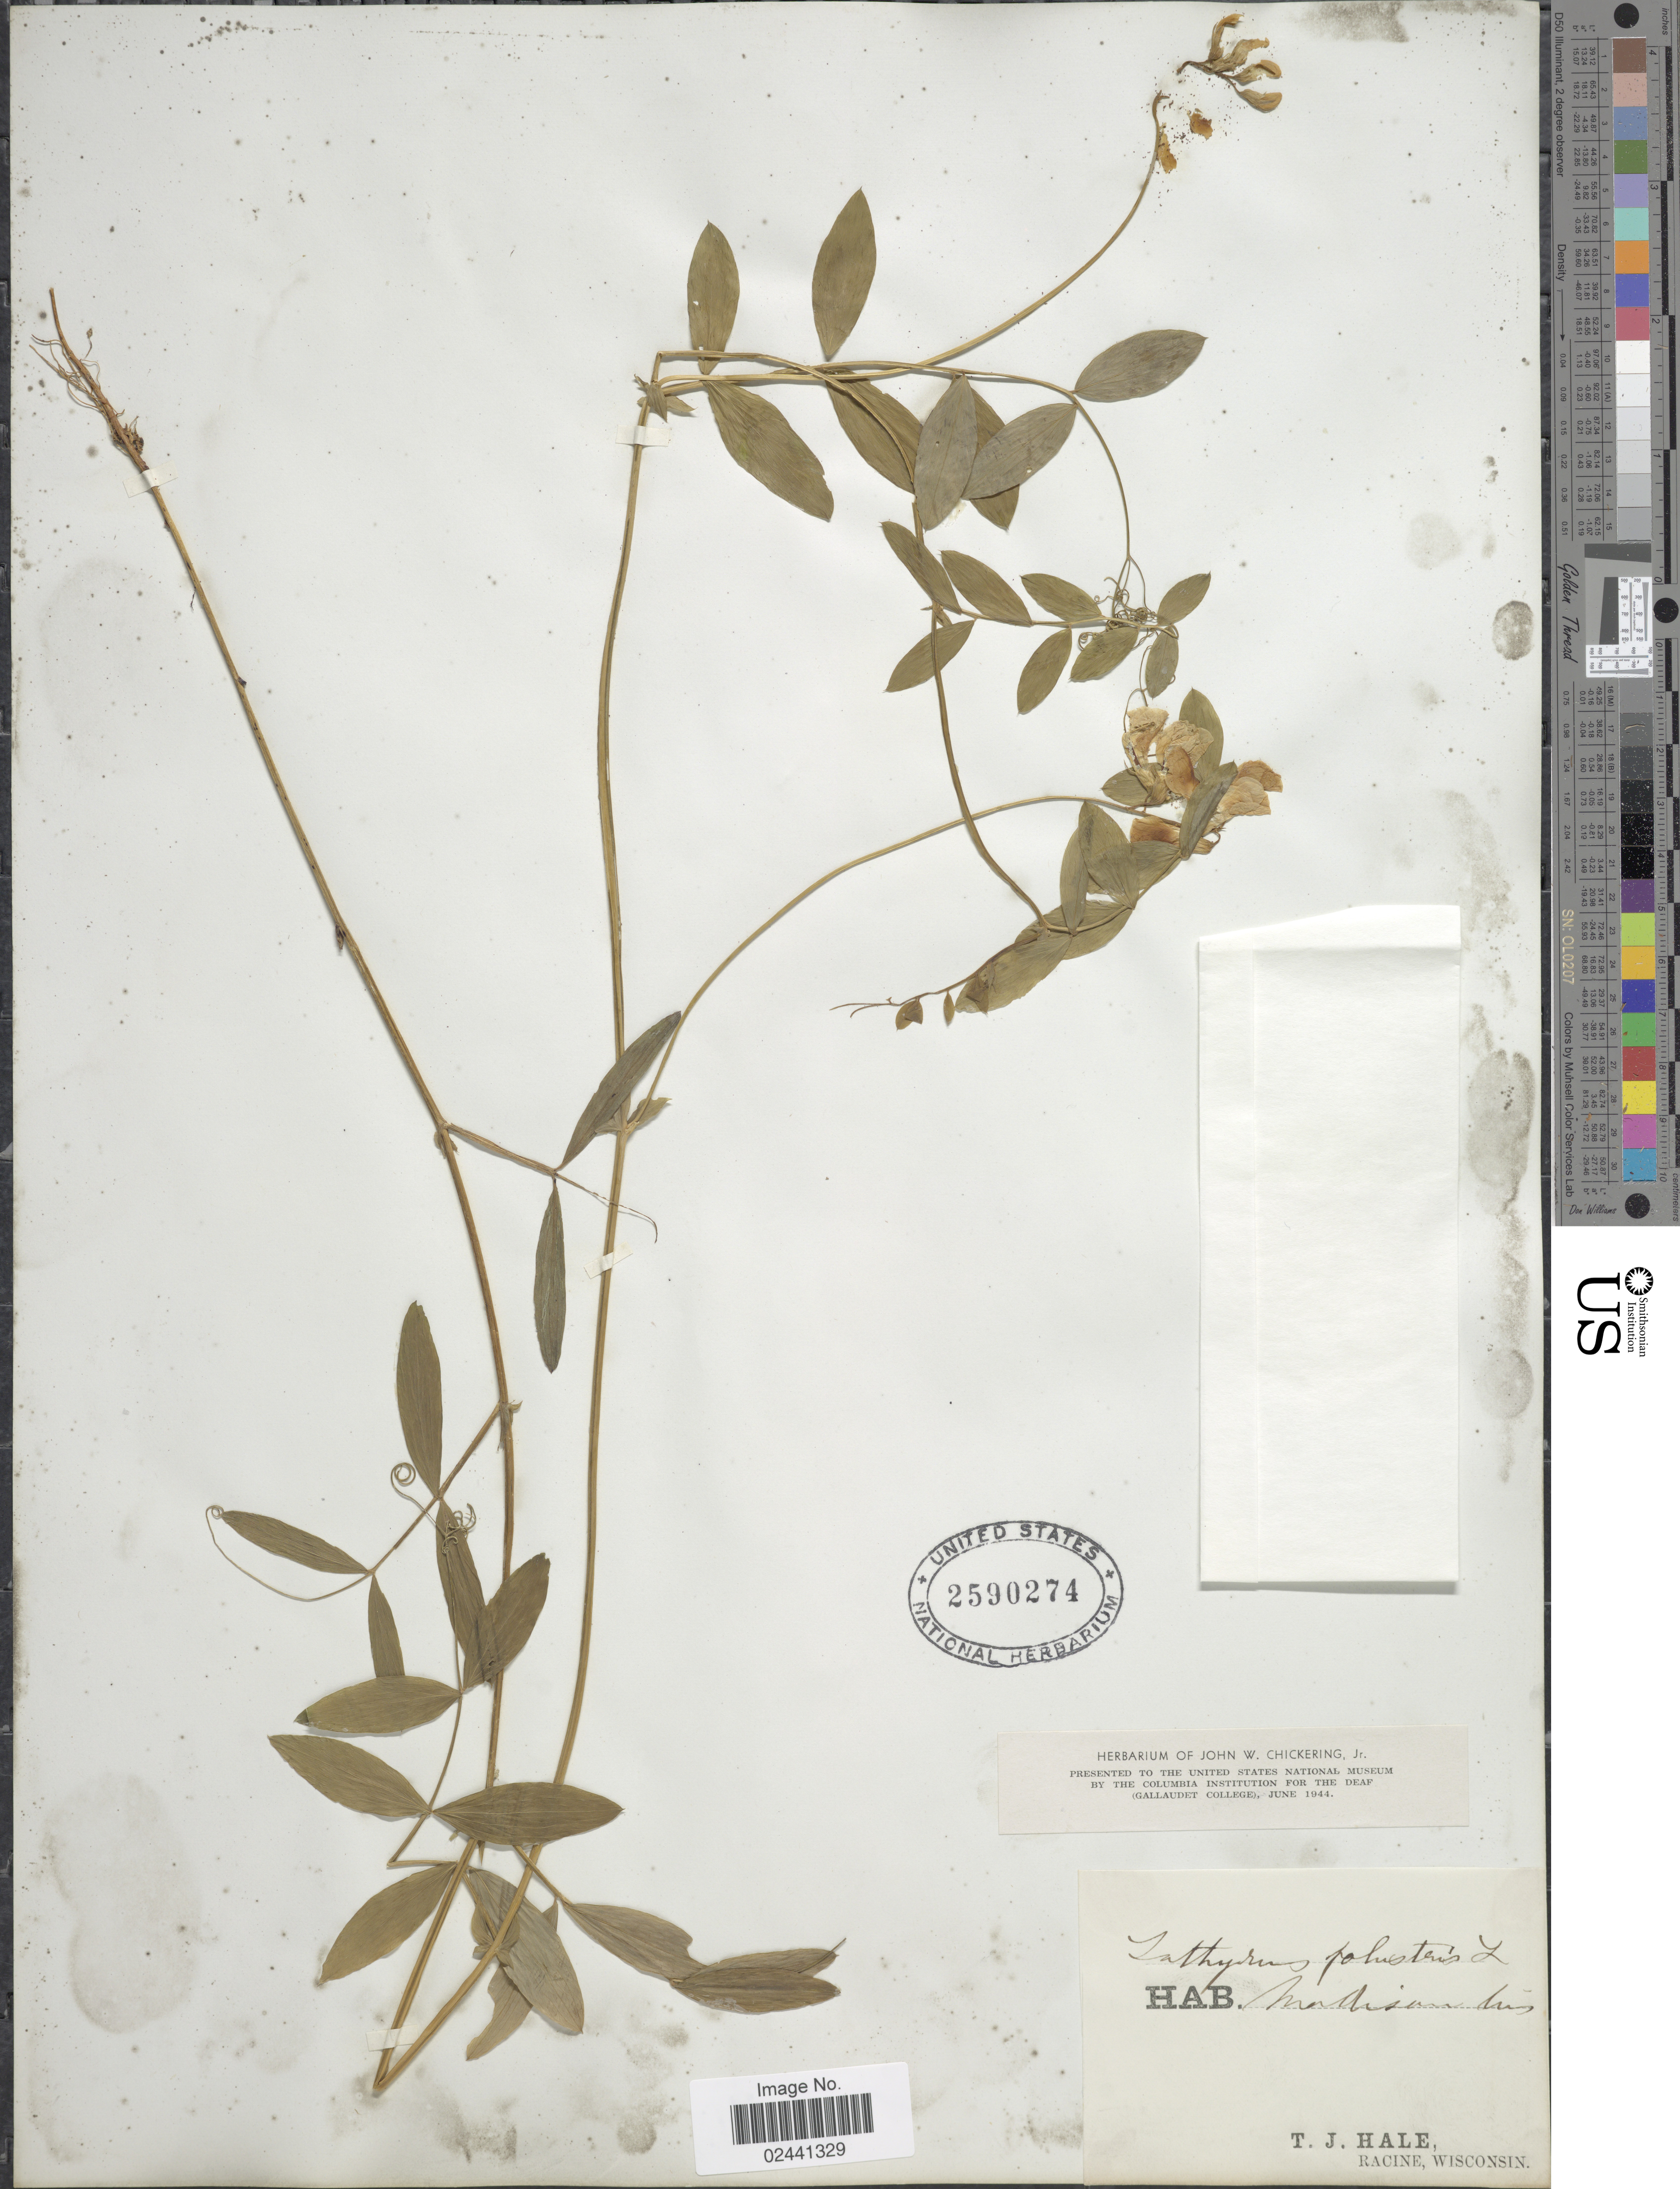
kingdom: Plantae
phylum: Tracheophyta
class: Magnoliopsida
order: Fabales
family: Fabaceae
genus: Lathyrus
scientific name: Lathyrus palustris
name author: L.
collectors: T. Hale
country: United States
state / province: Wisconsin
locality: Madison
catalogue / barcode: US 2590274